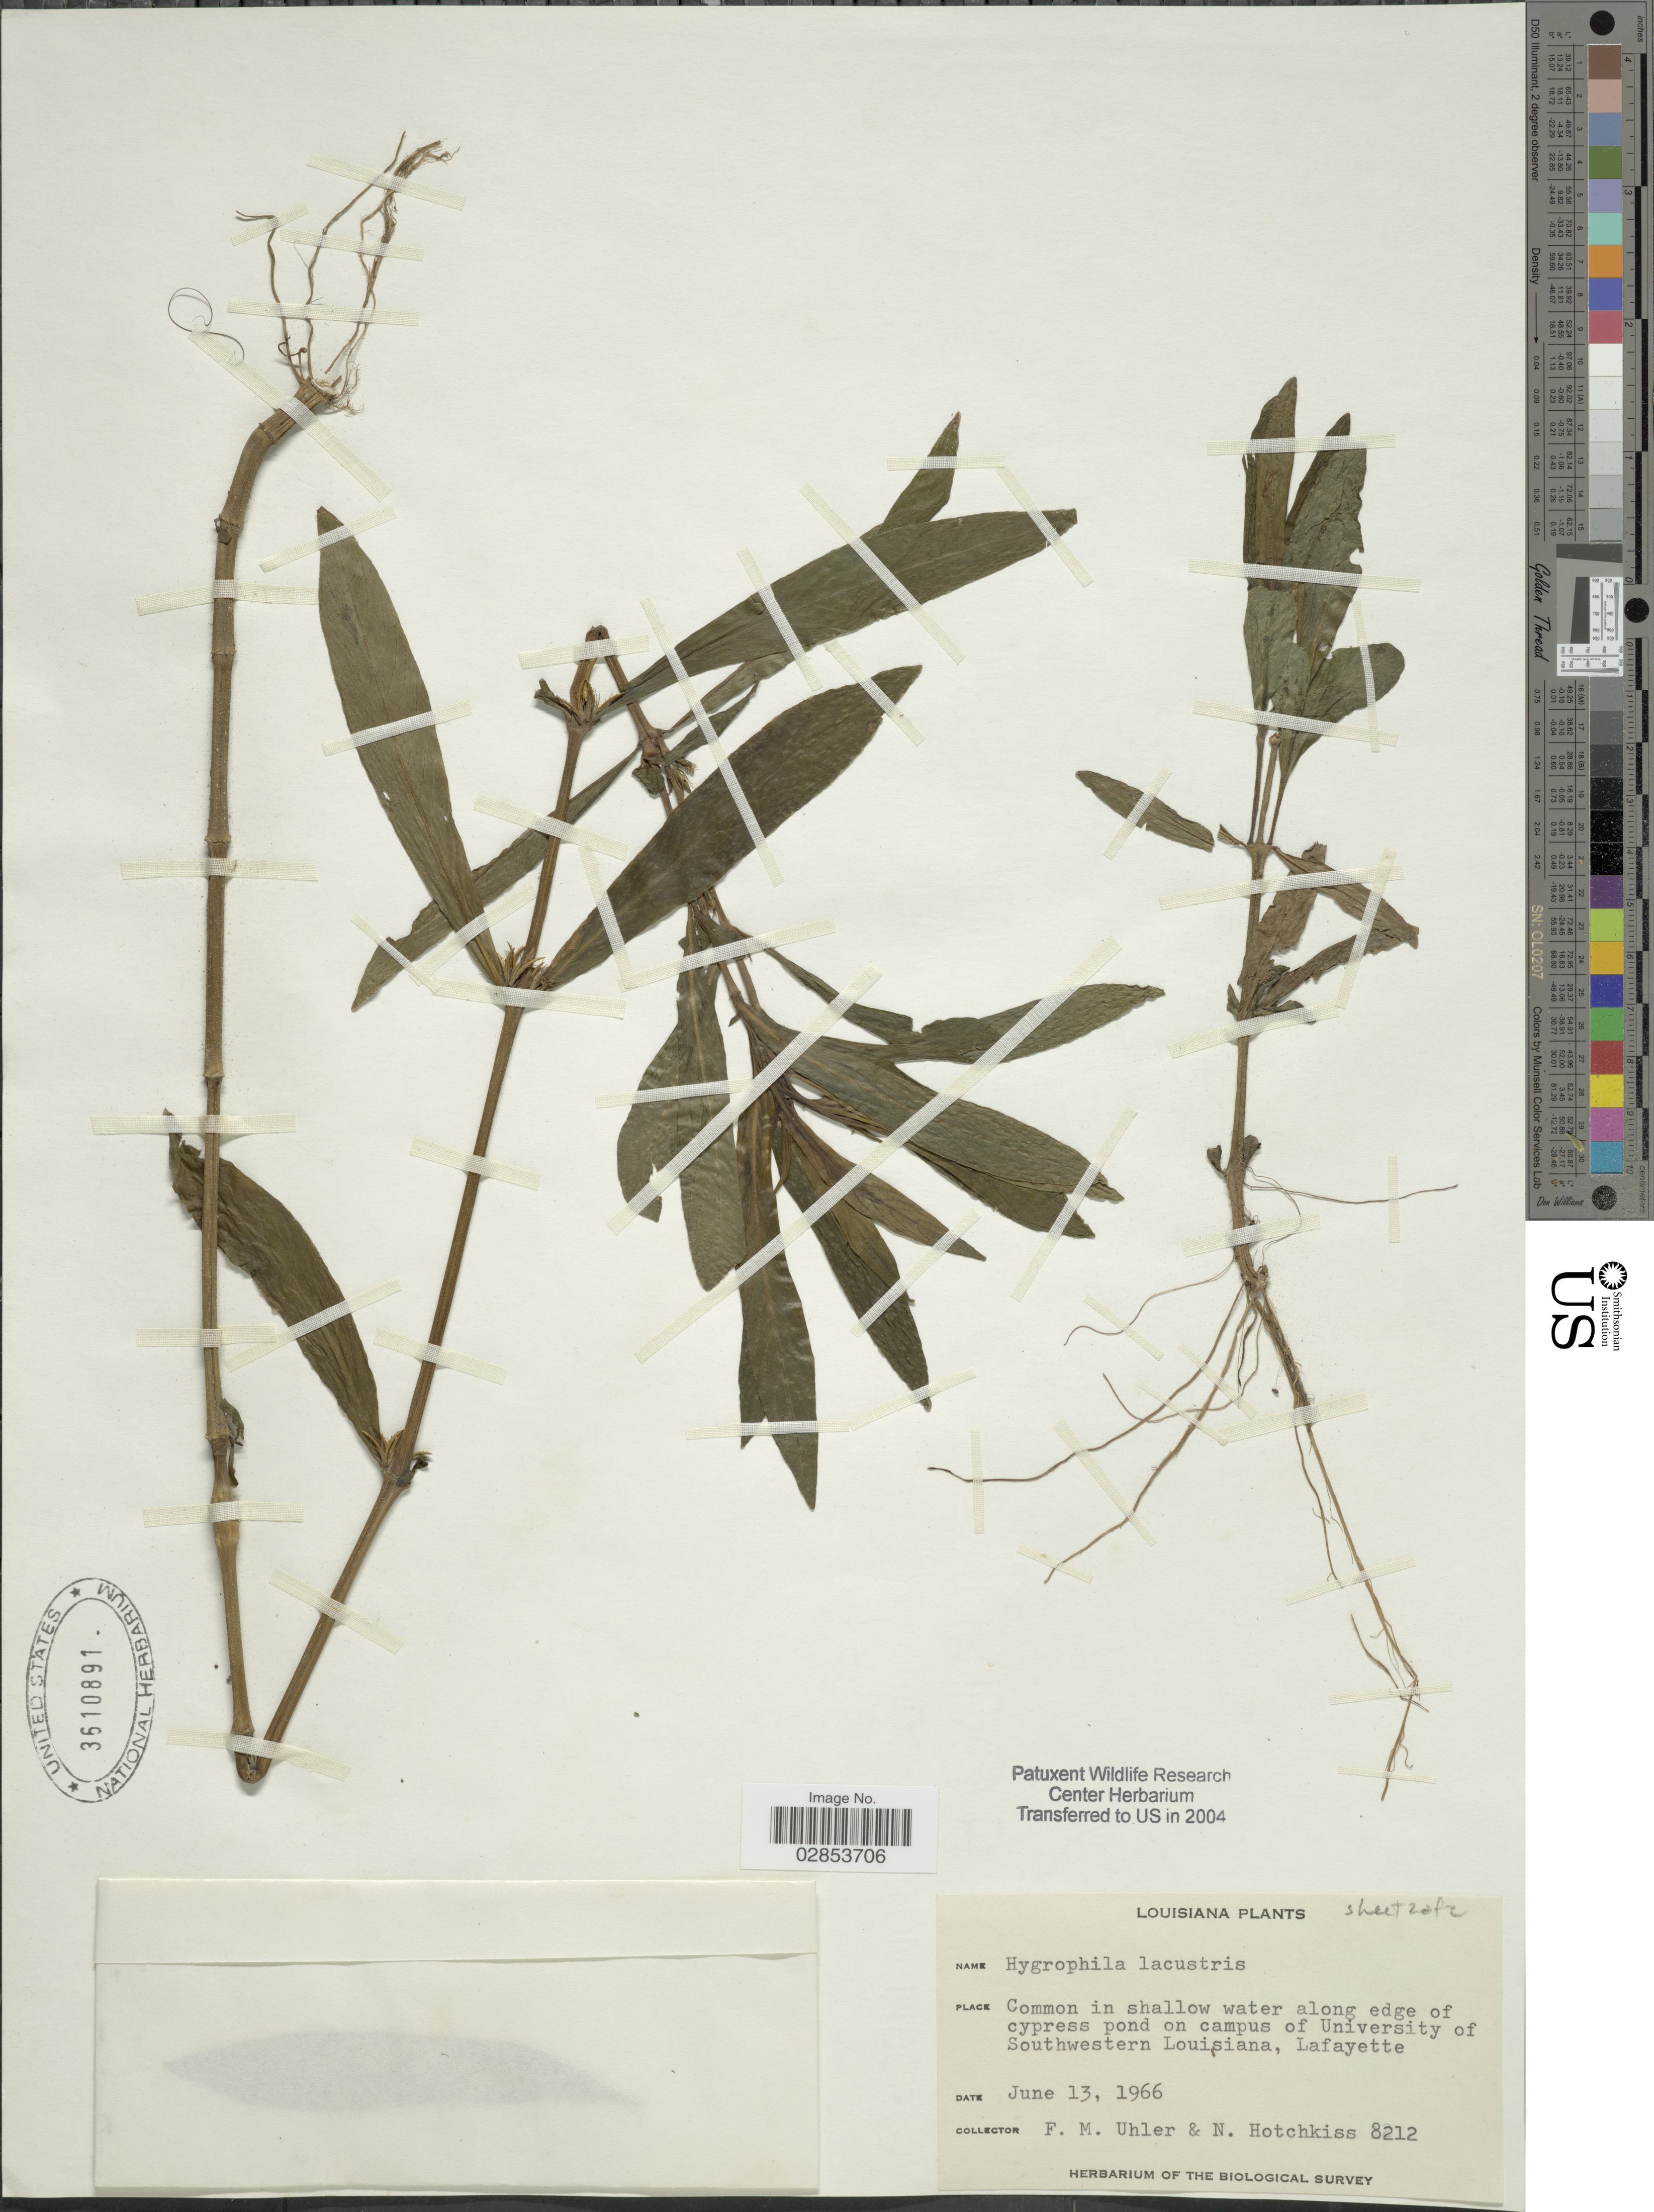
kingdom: Plantae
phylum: Tracheophyta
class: Magnoliopsida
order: Lamiales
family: Acanthaceae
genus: Hygrophila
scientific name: Hygrophila costata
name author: Nees & T. Nees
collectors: F. M. Uhler & N. Hotchkiss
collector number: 8212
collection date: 1966-06-13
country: United States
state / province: Louisiana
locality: Along edge of cypress pond on campus of University of Southwestern Louisiana, Lafayette.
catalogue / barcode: US 3610891